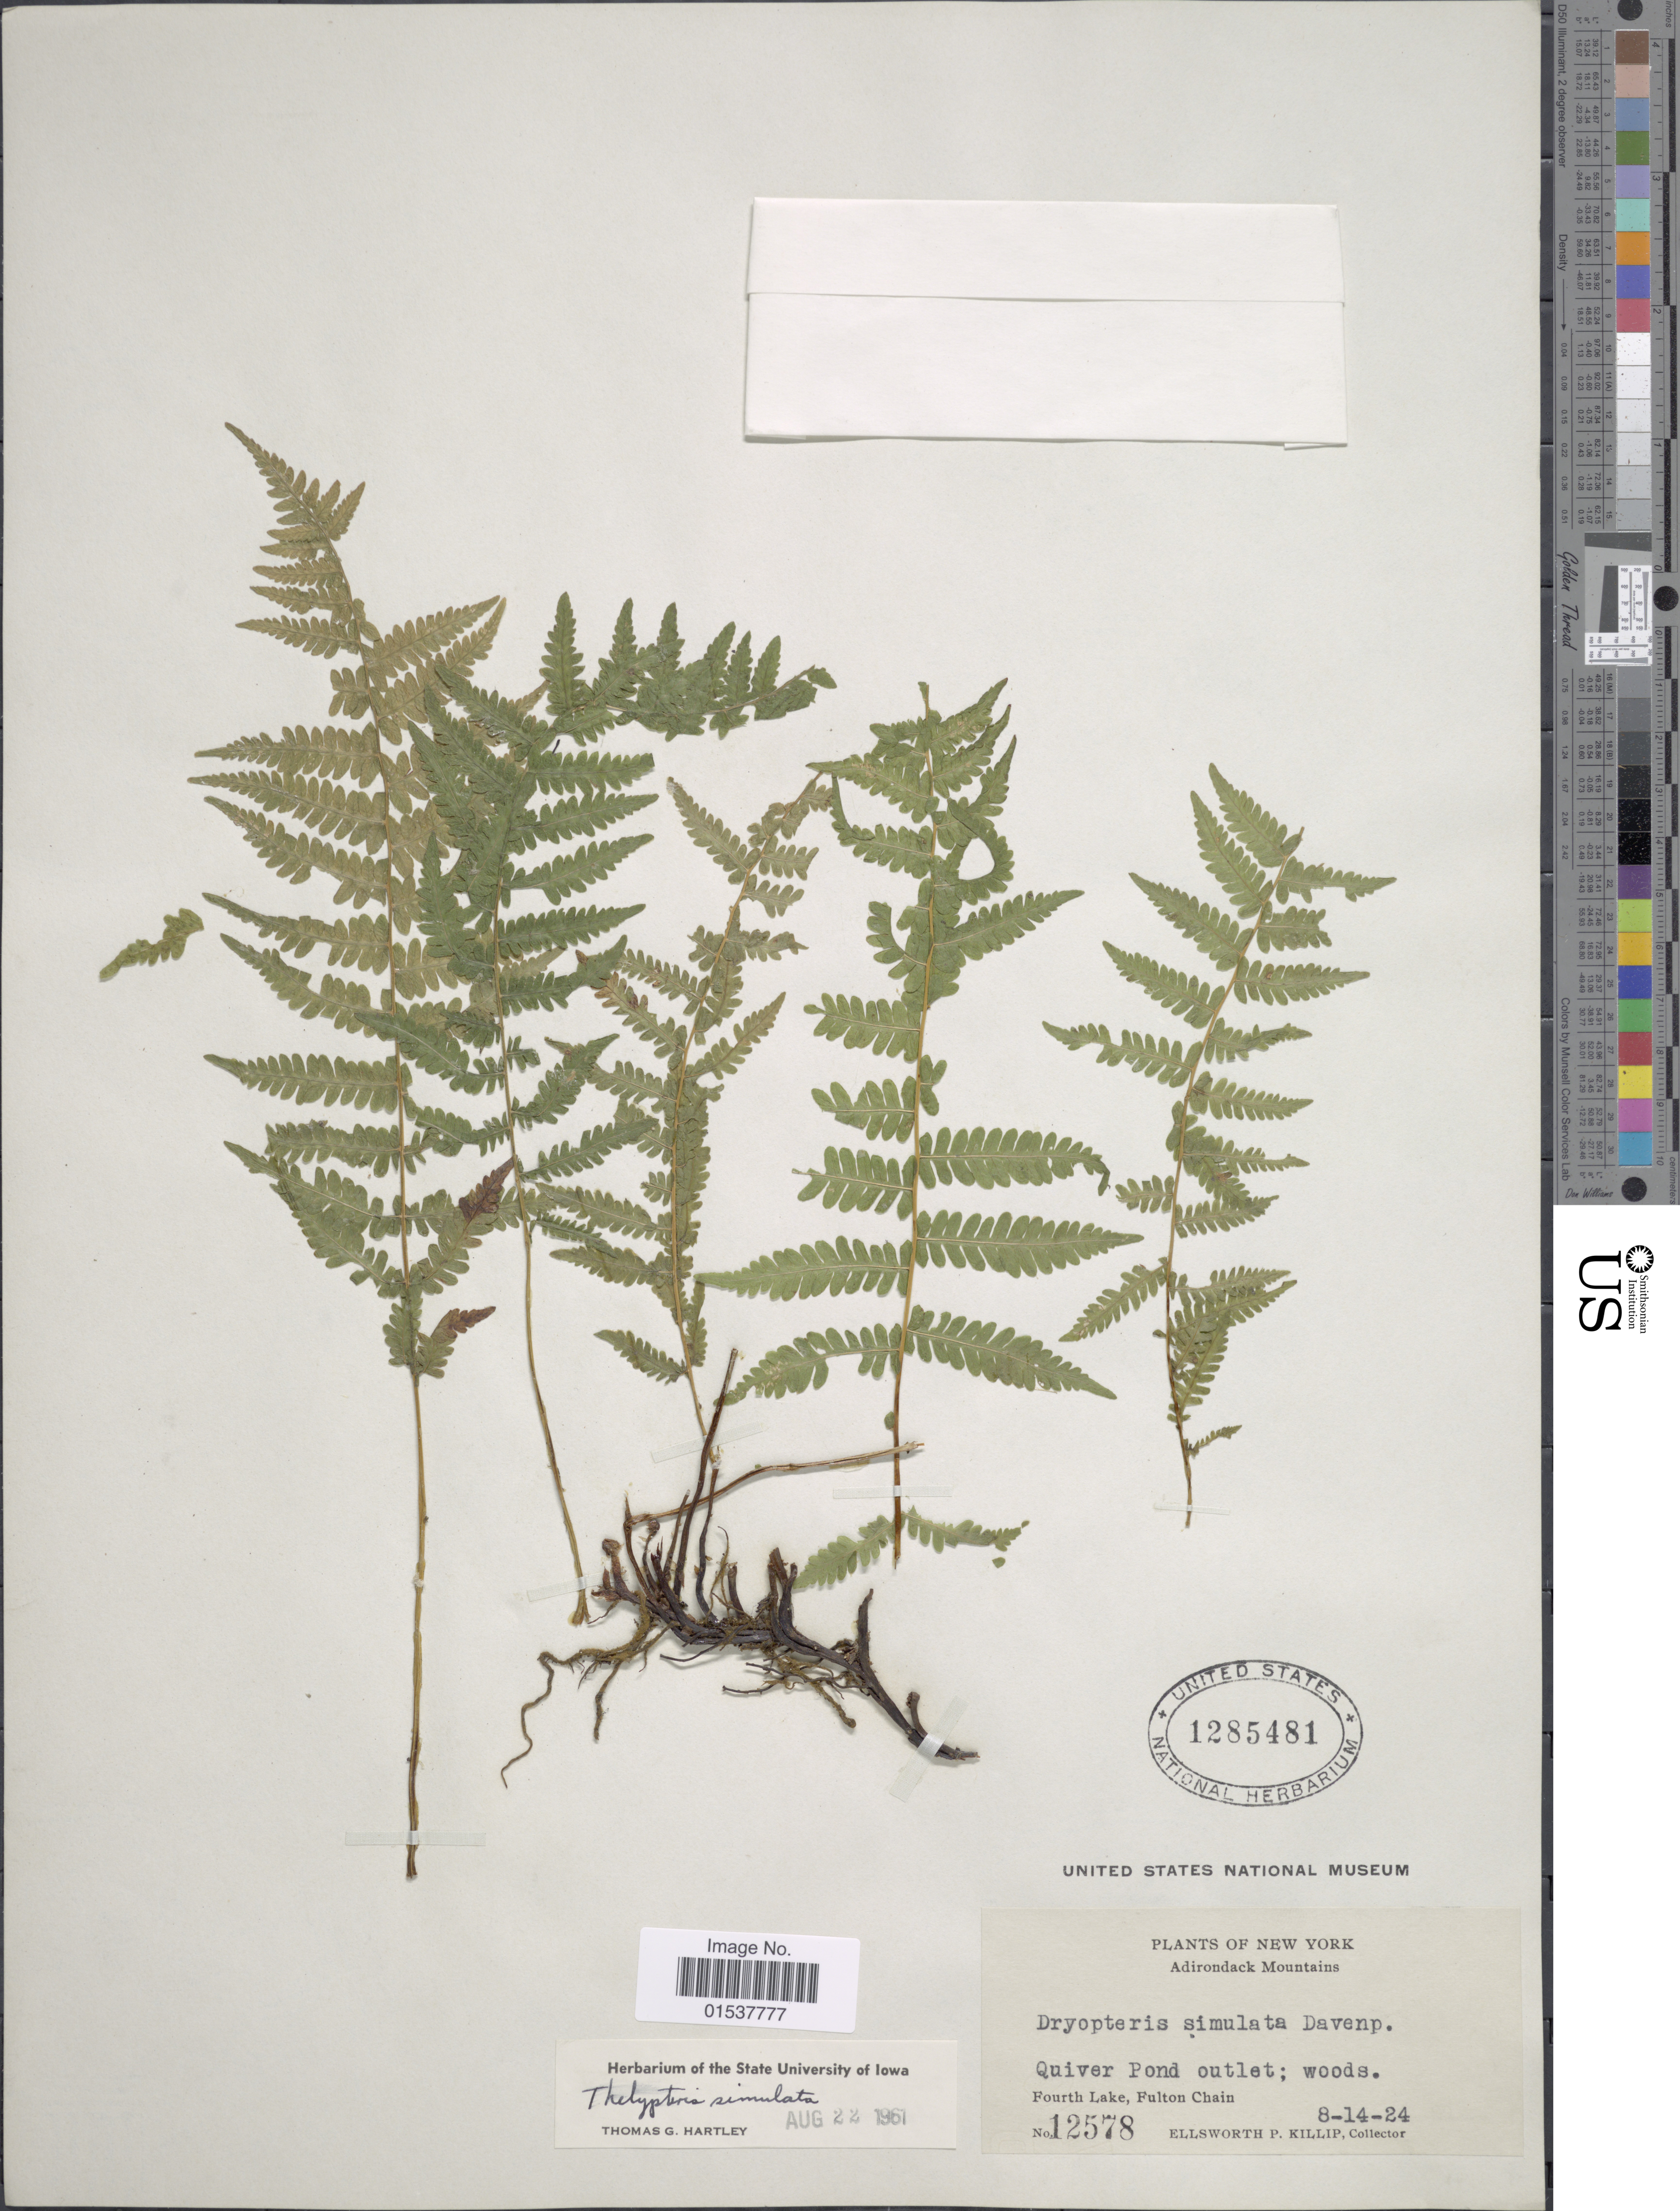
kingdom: Plantae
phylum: Tracheophyta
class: Polypodiopsida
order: Polypodiales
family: Thelypteridaceae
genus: Parathelypteris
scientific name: Parathelypteris simulata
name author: (Davenp.) Holttum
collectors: E. P. Killip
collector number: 12578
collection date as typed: Transcribed d/m/y: 14/8/24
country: United States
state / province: New York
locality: Adirondack Mountains, Quiver pond outlet; woods, Fourth Lake, Fulton Chain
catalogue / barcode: US 1285481